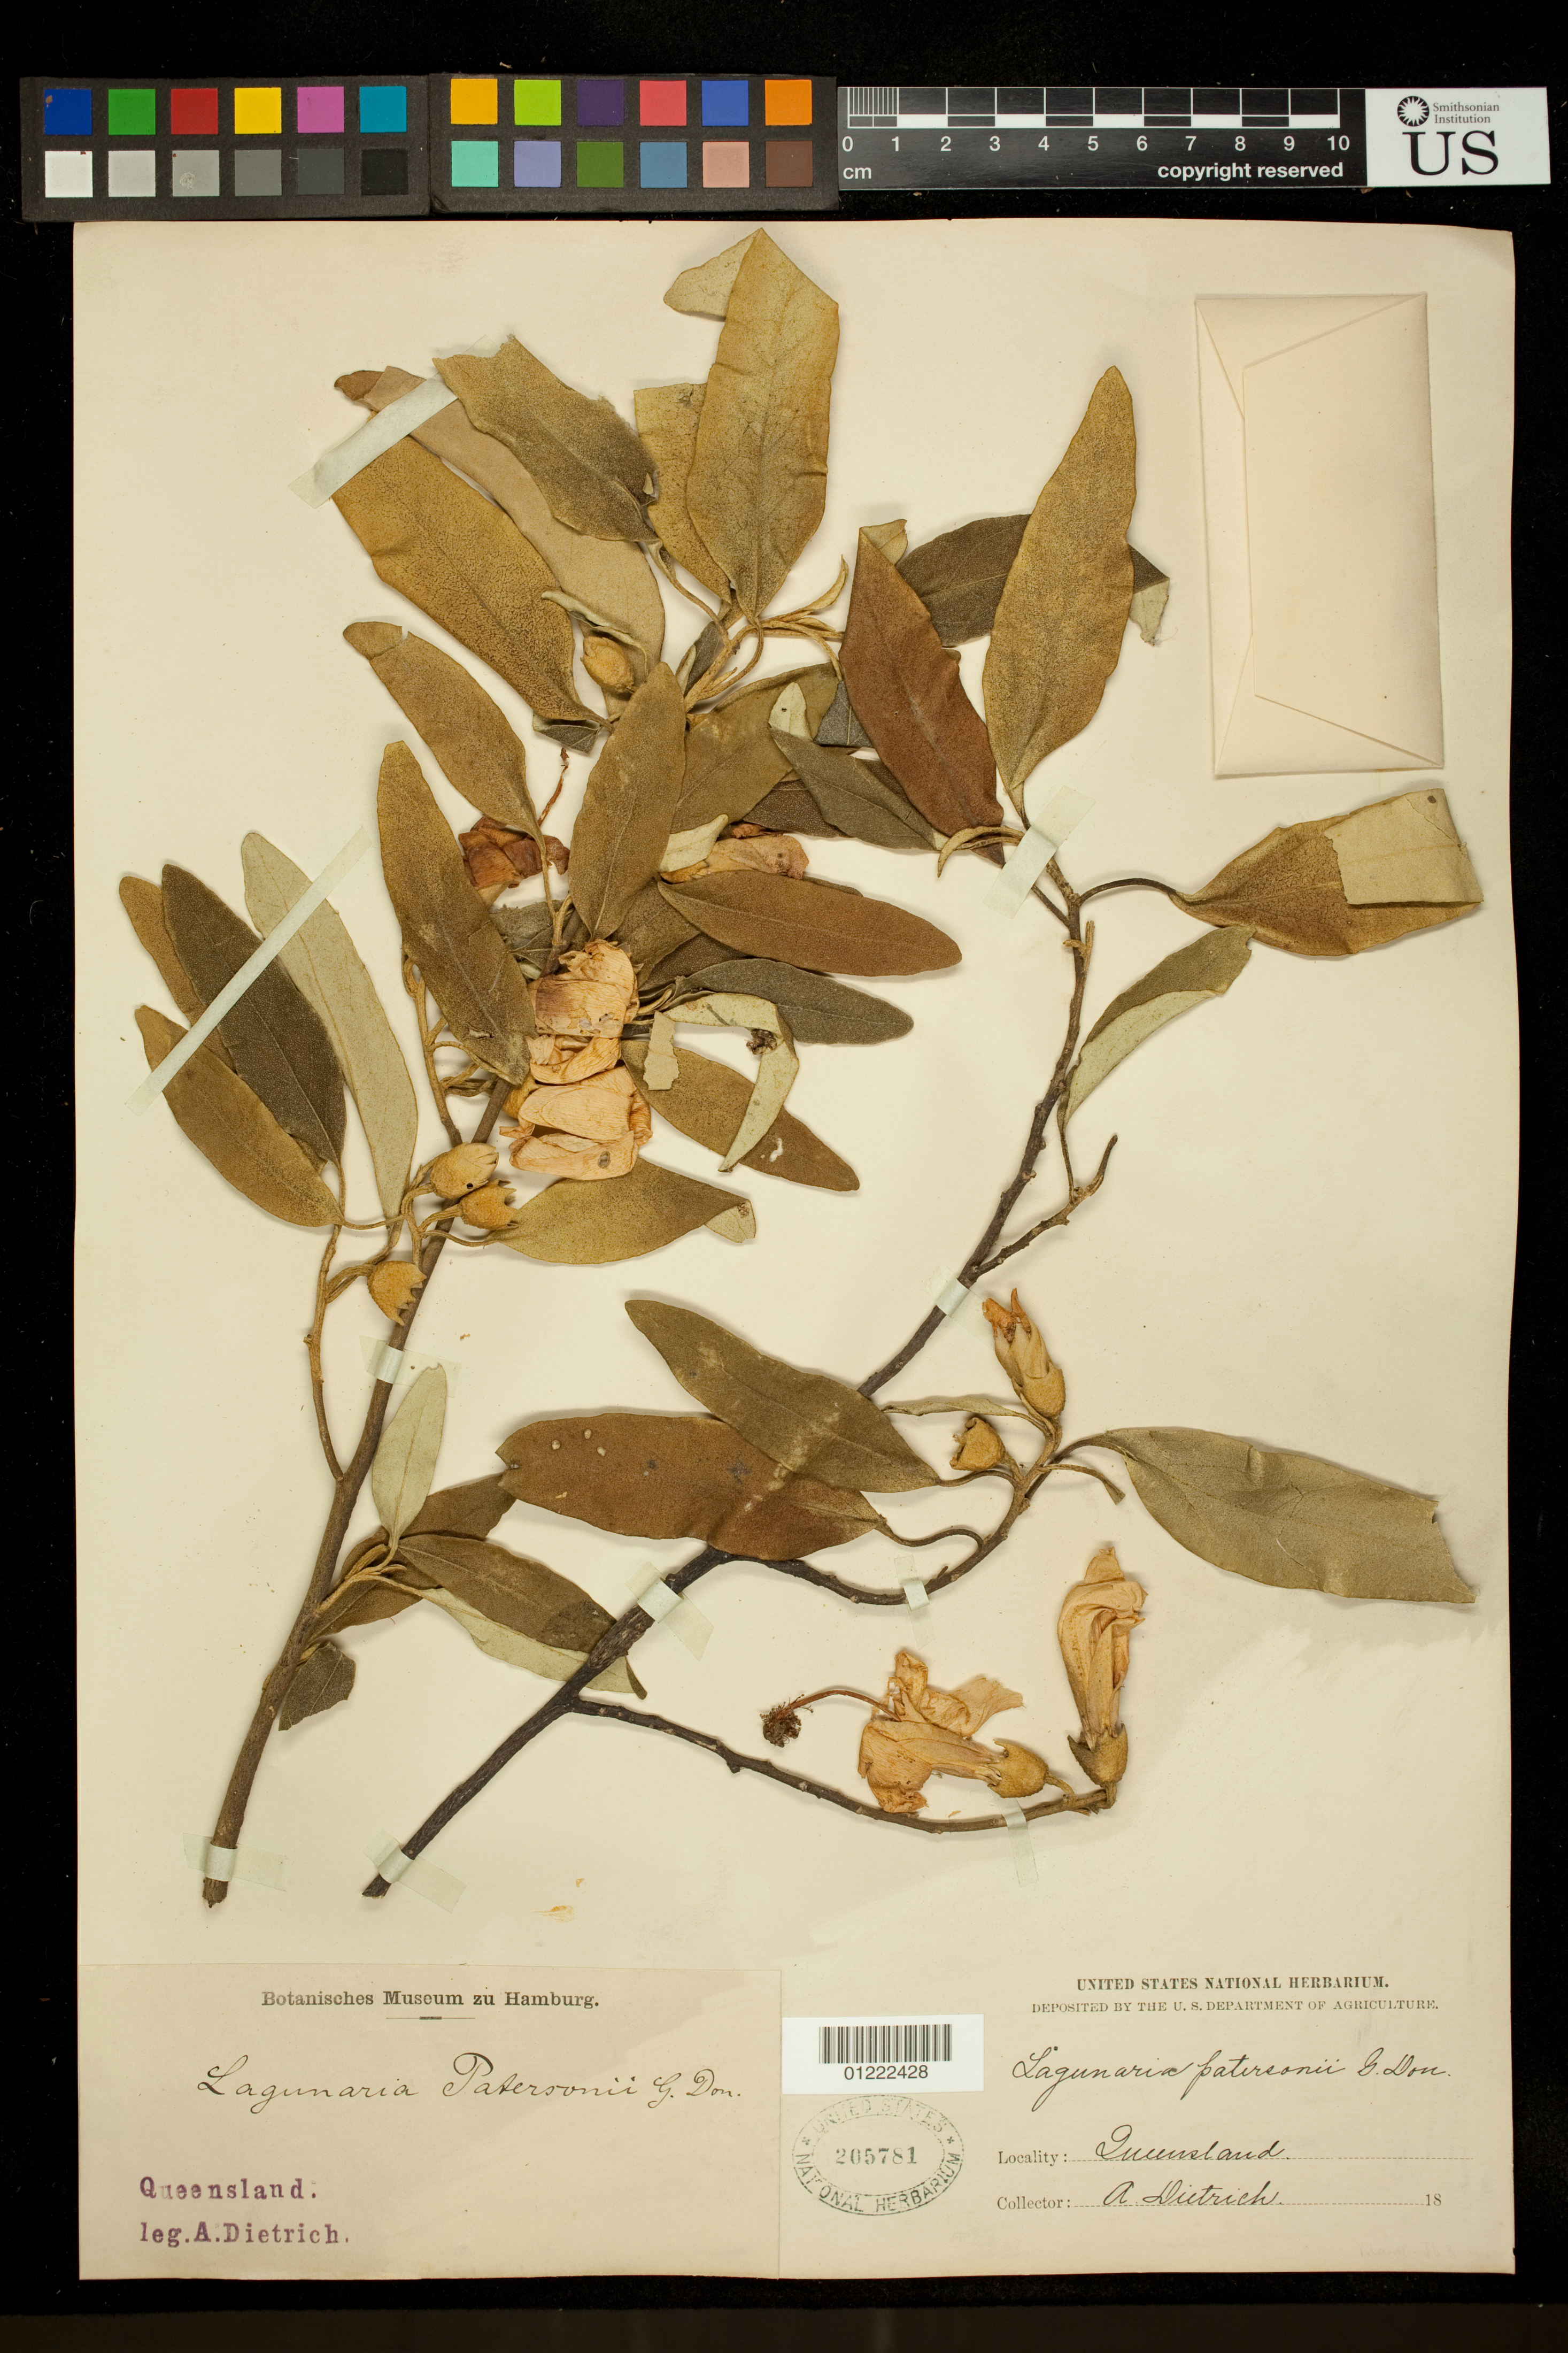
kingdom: Plantae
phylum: Tracheophyta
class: Magnoliopsida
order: Malvales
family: Malvaceae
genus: Lagunaria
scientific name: Lagunaria patersonia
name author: (Andrews) G. Don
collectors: A. Dietrich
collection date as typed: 18--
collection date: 1800/1899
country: Australia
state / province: Queensland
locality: Queensland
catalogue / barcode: US 205781